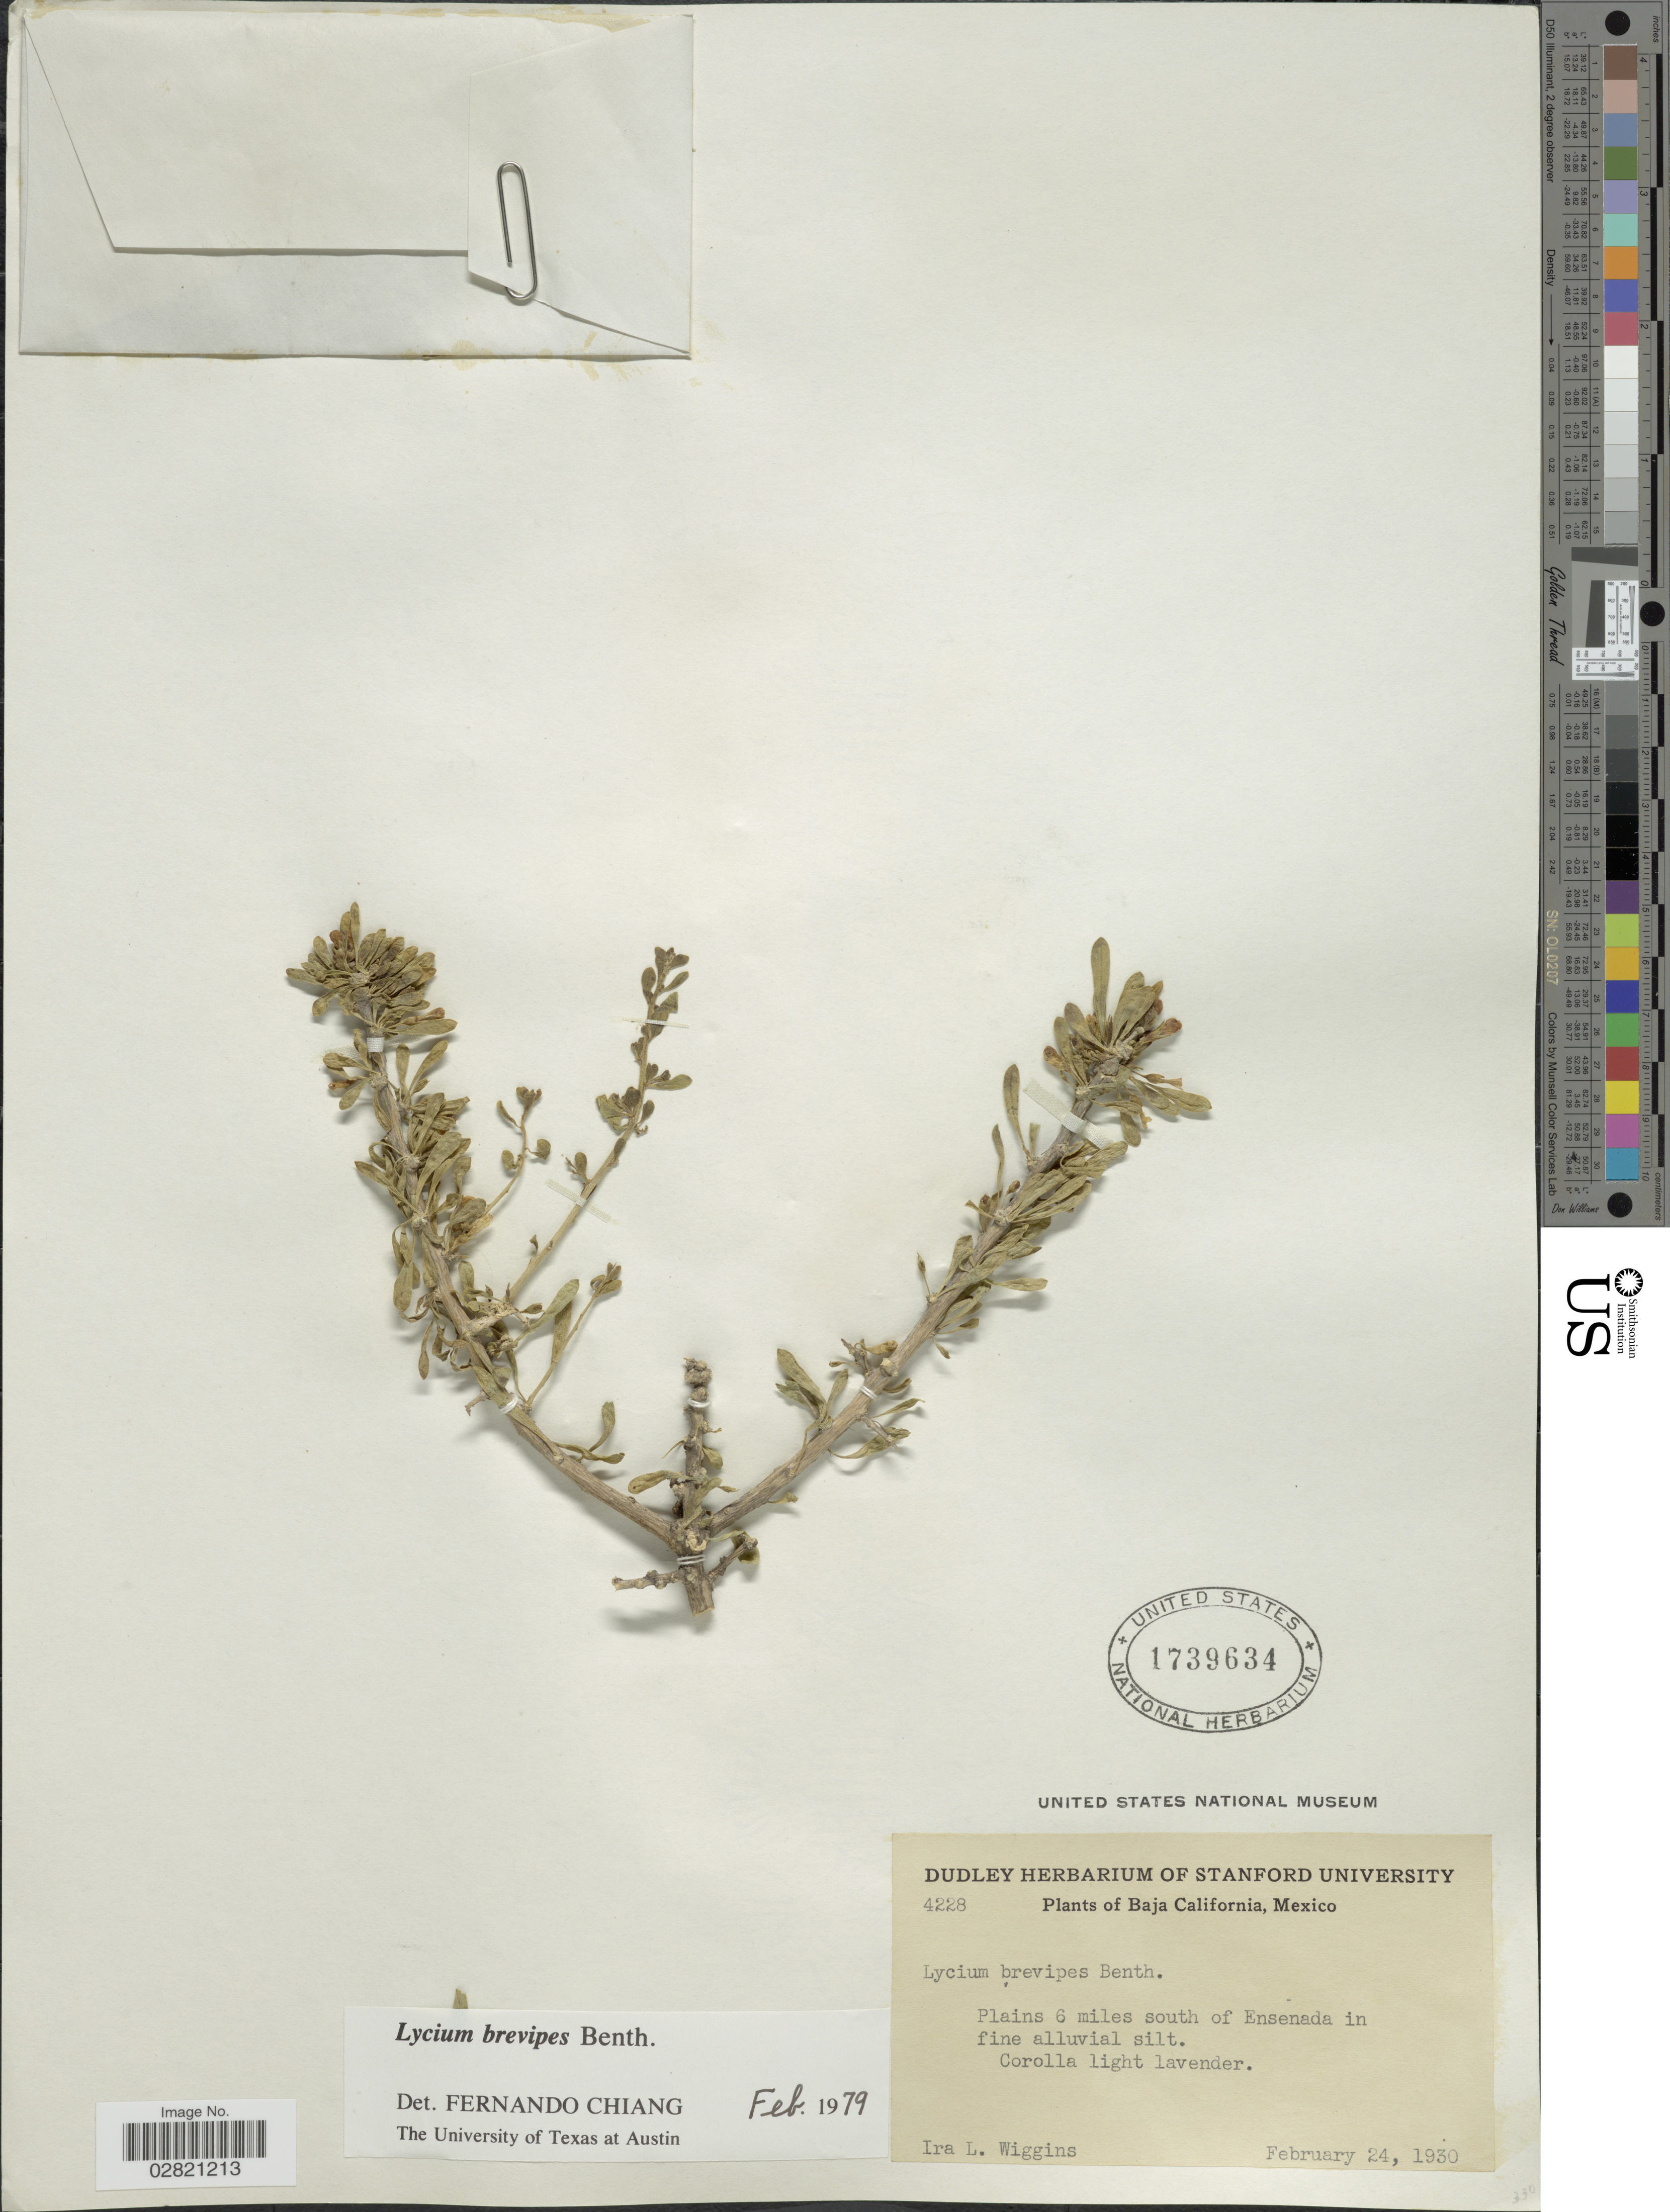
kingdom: Plantae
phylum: Tracheophyta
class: Magnoliopsida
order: Solanales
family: Solanaceae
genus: Lycium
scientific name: Lycium brevipes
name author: Benth.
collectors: I. L. Wiggins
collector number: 4228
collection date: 1930-02-24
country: Mexico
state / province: Baja California Norte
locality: Plains 6 miles south of Ensenada.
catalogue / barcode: US 1739634